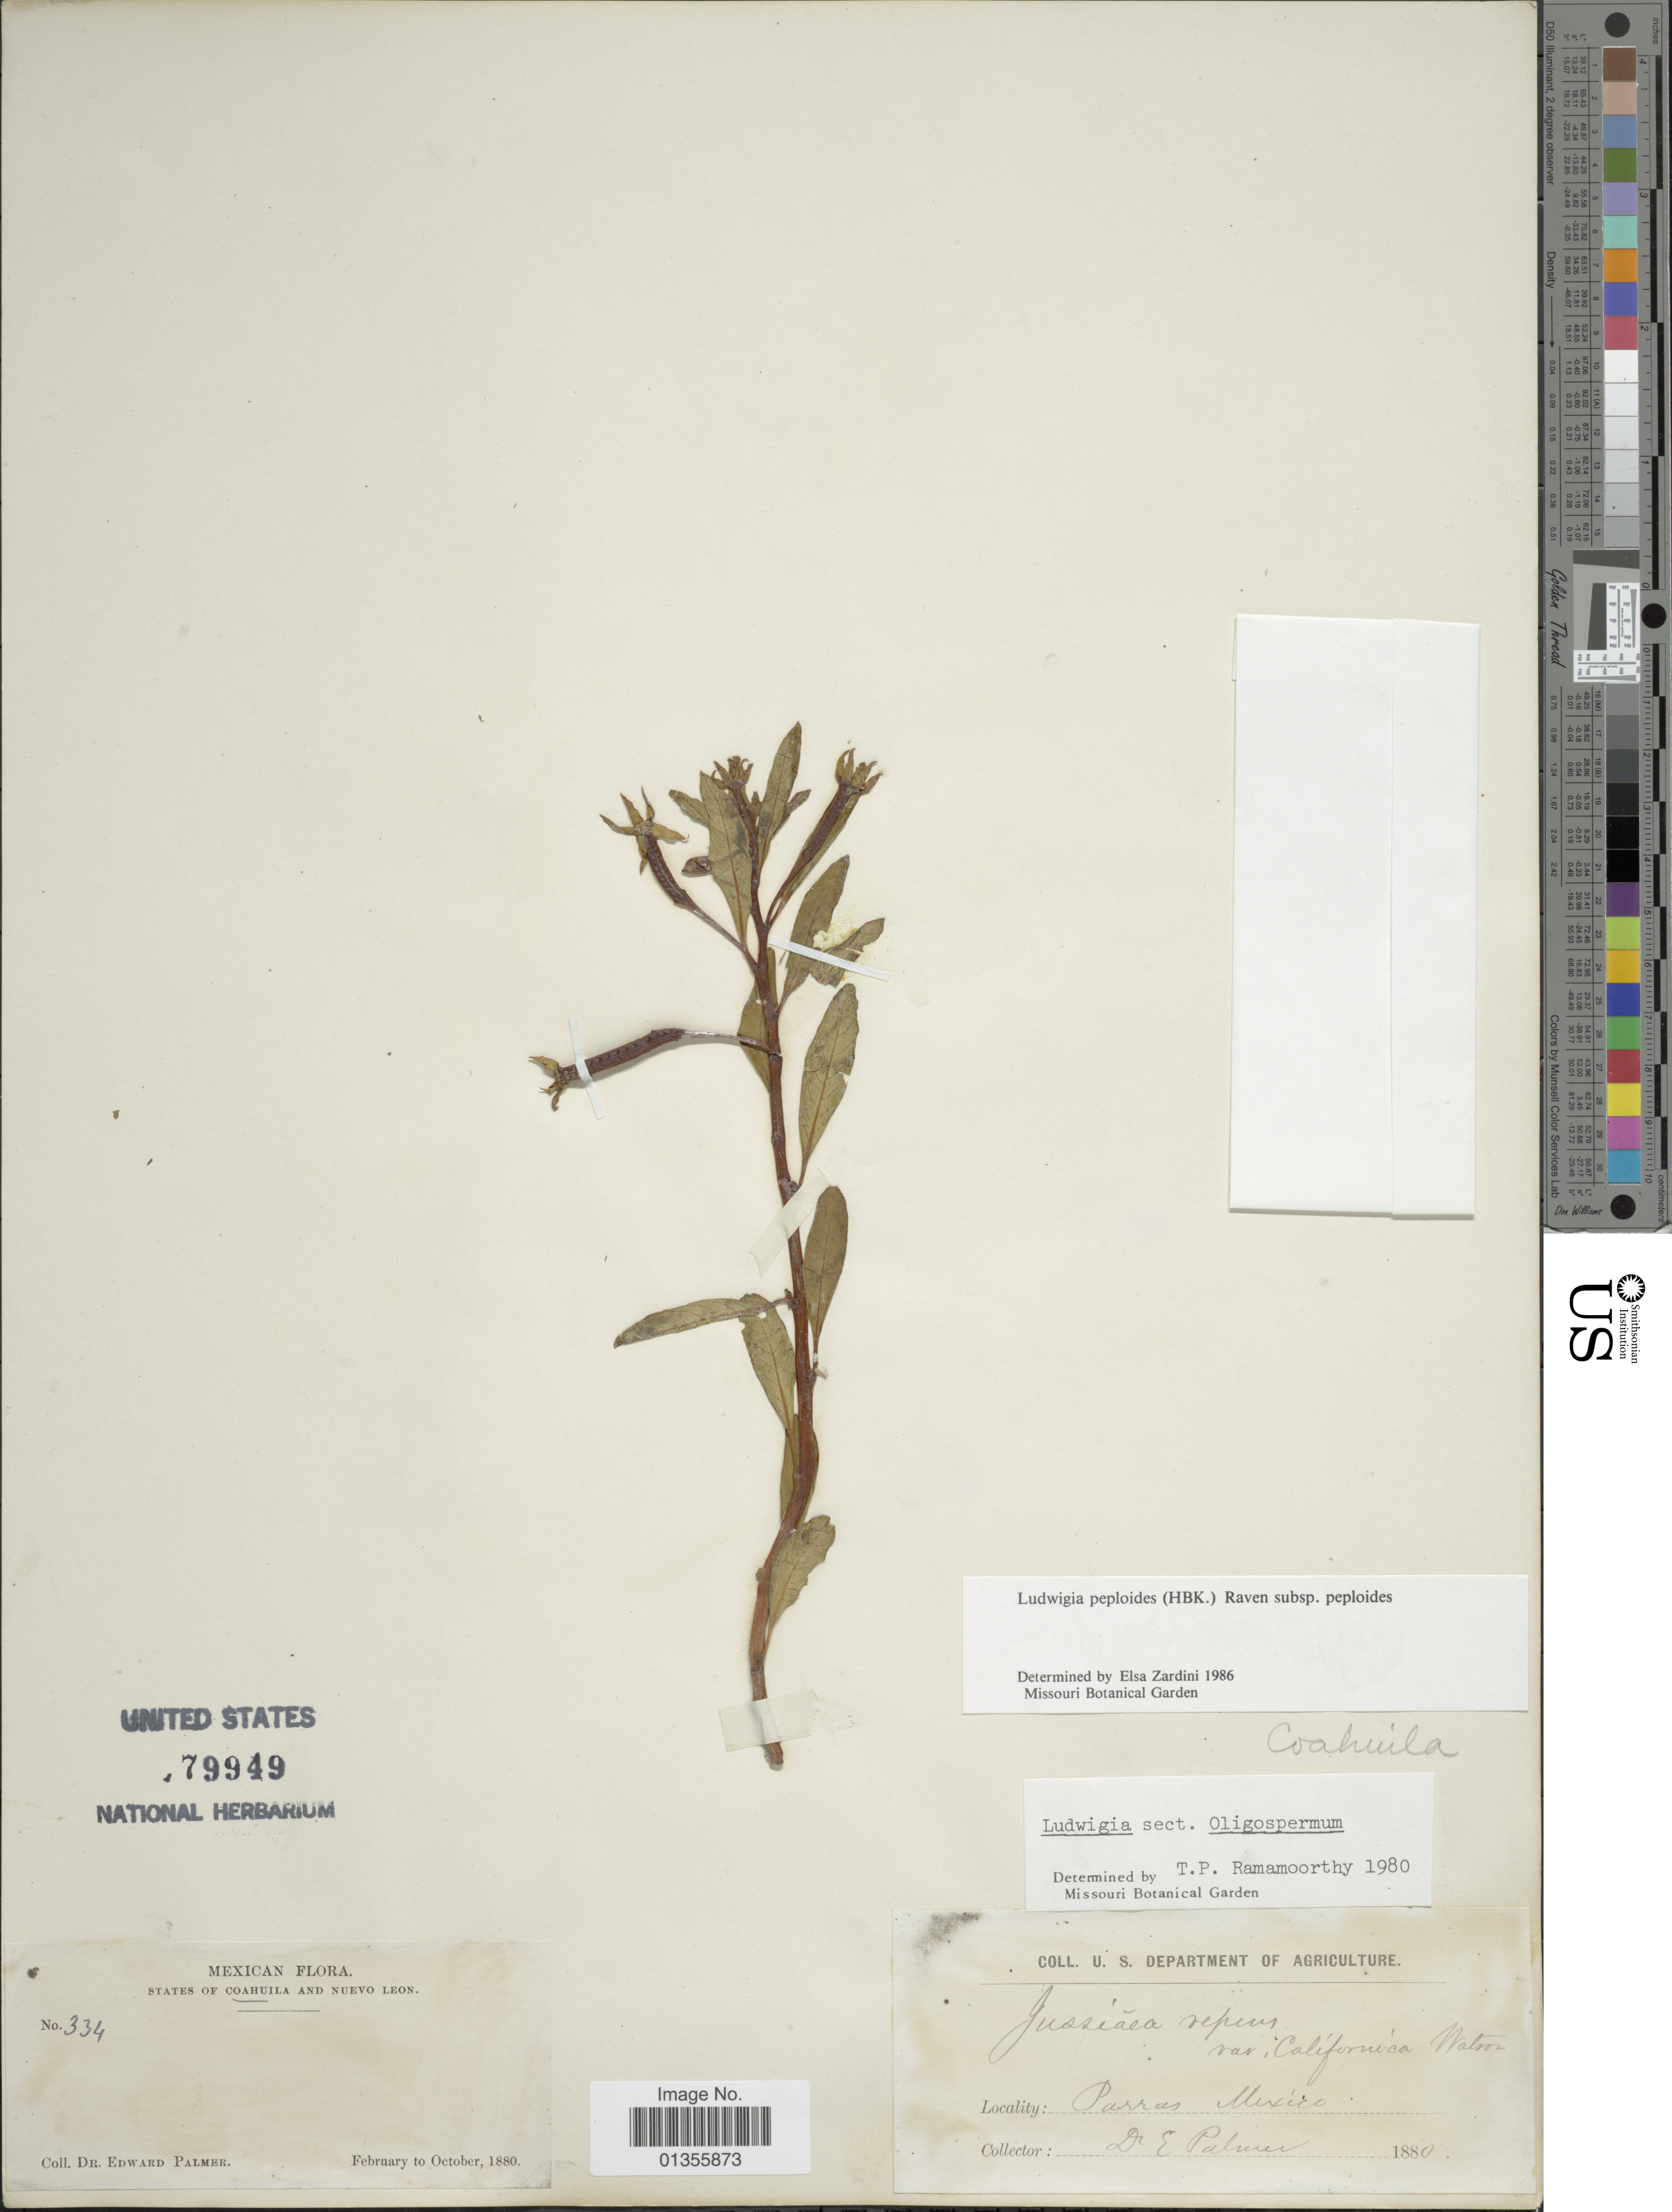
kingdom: Plantae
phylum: Tracheophyta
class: Magnoliopsida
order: Myrtales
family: Onagraceae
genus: Ludwigia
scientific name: Ludwigia peploides subsp. peploides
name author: (Kunth) P.H. Raven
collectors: E. Palmer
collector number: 334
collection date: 1880-02/1880-10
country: Mexico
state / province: Coahuila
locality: States of Coahuila and Nuevo Leon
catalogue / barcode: US 79949